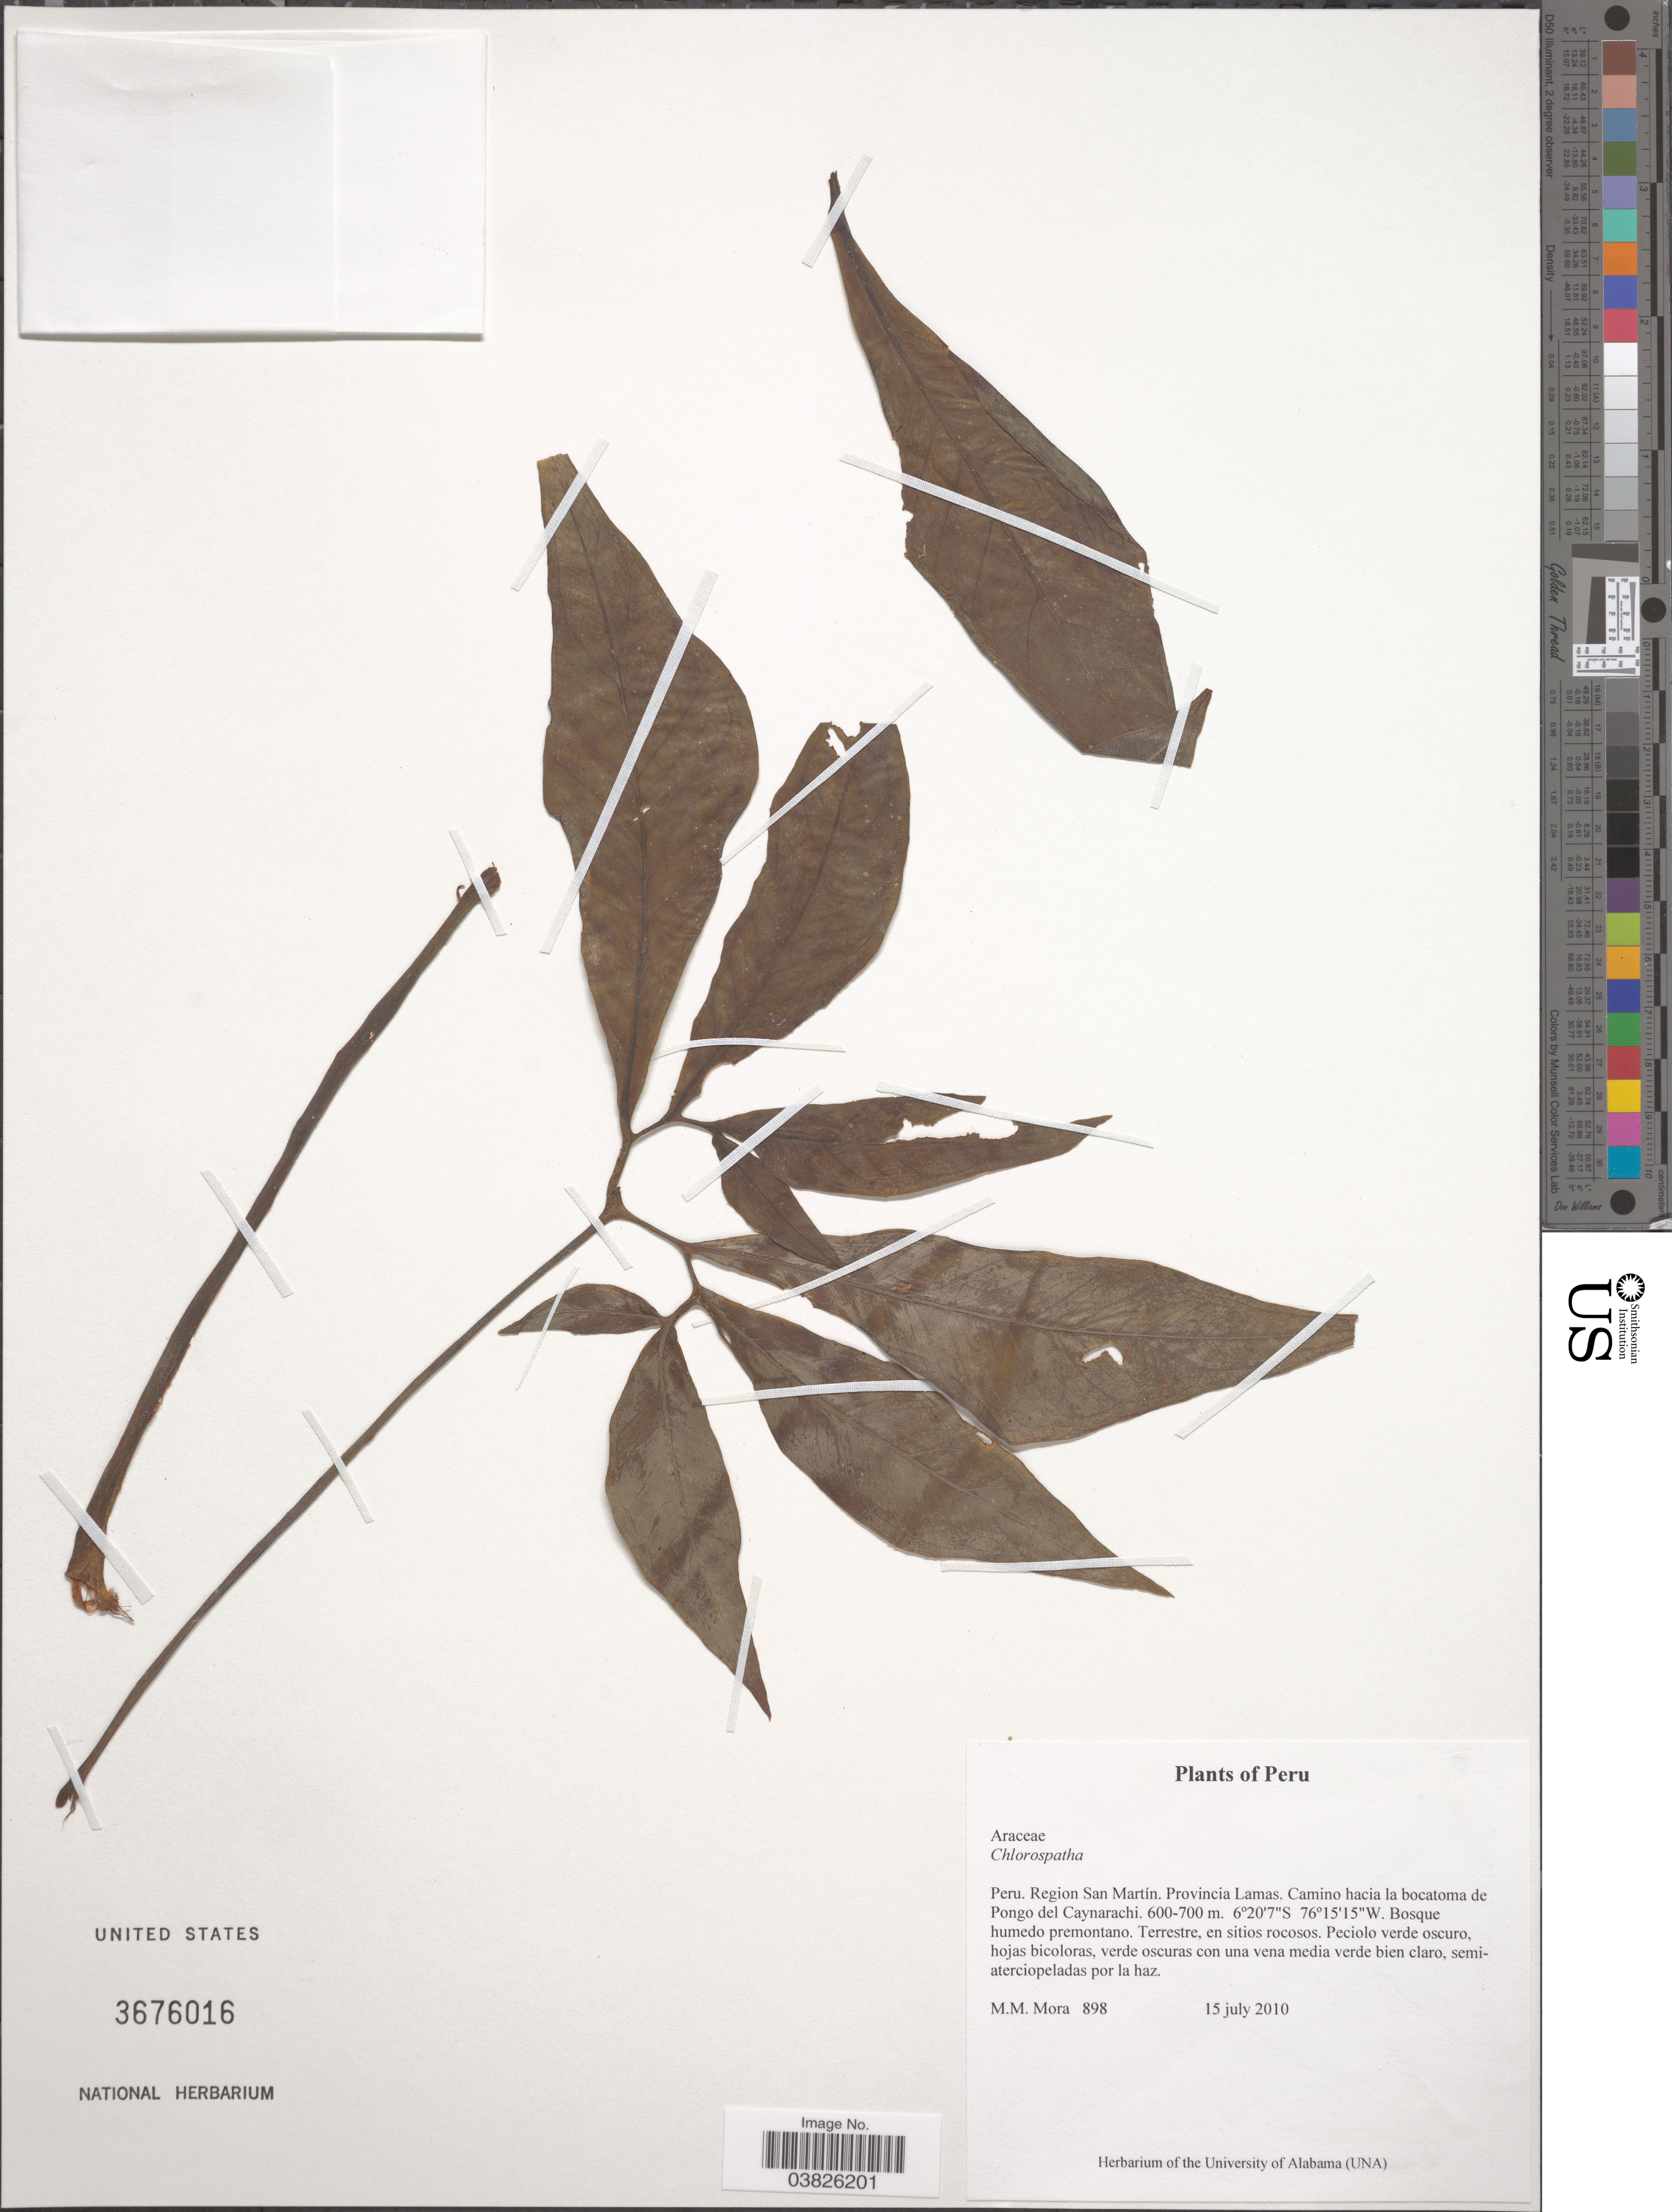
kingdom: Plantae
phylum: Tracheophyta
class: Liliopsida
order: Alismatales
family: Araceae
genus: Chlorospatha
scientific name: Chlorospatha sp.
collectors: M. M. Mora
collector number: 898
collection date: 2010-07-15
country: Peru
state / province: San Martín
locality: Region San Martín. Provincia Lamas. Camino hacia la bocatoma de Pongo del Caynarachi.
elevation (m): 600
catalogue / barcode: US 3676016